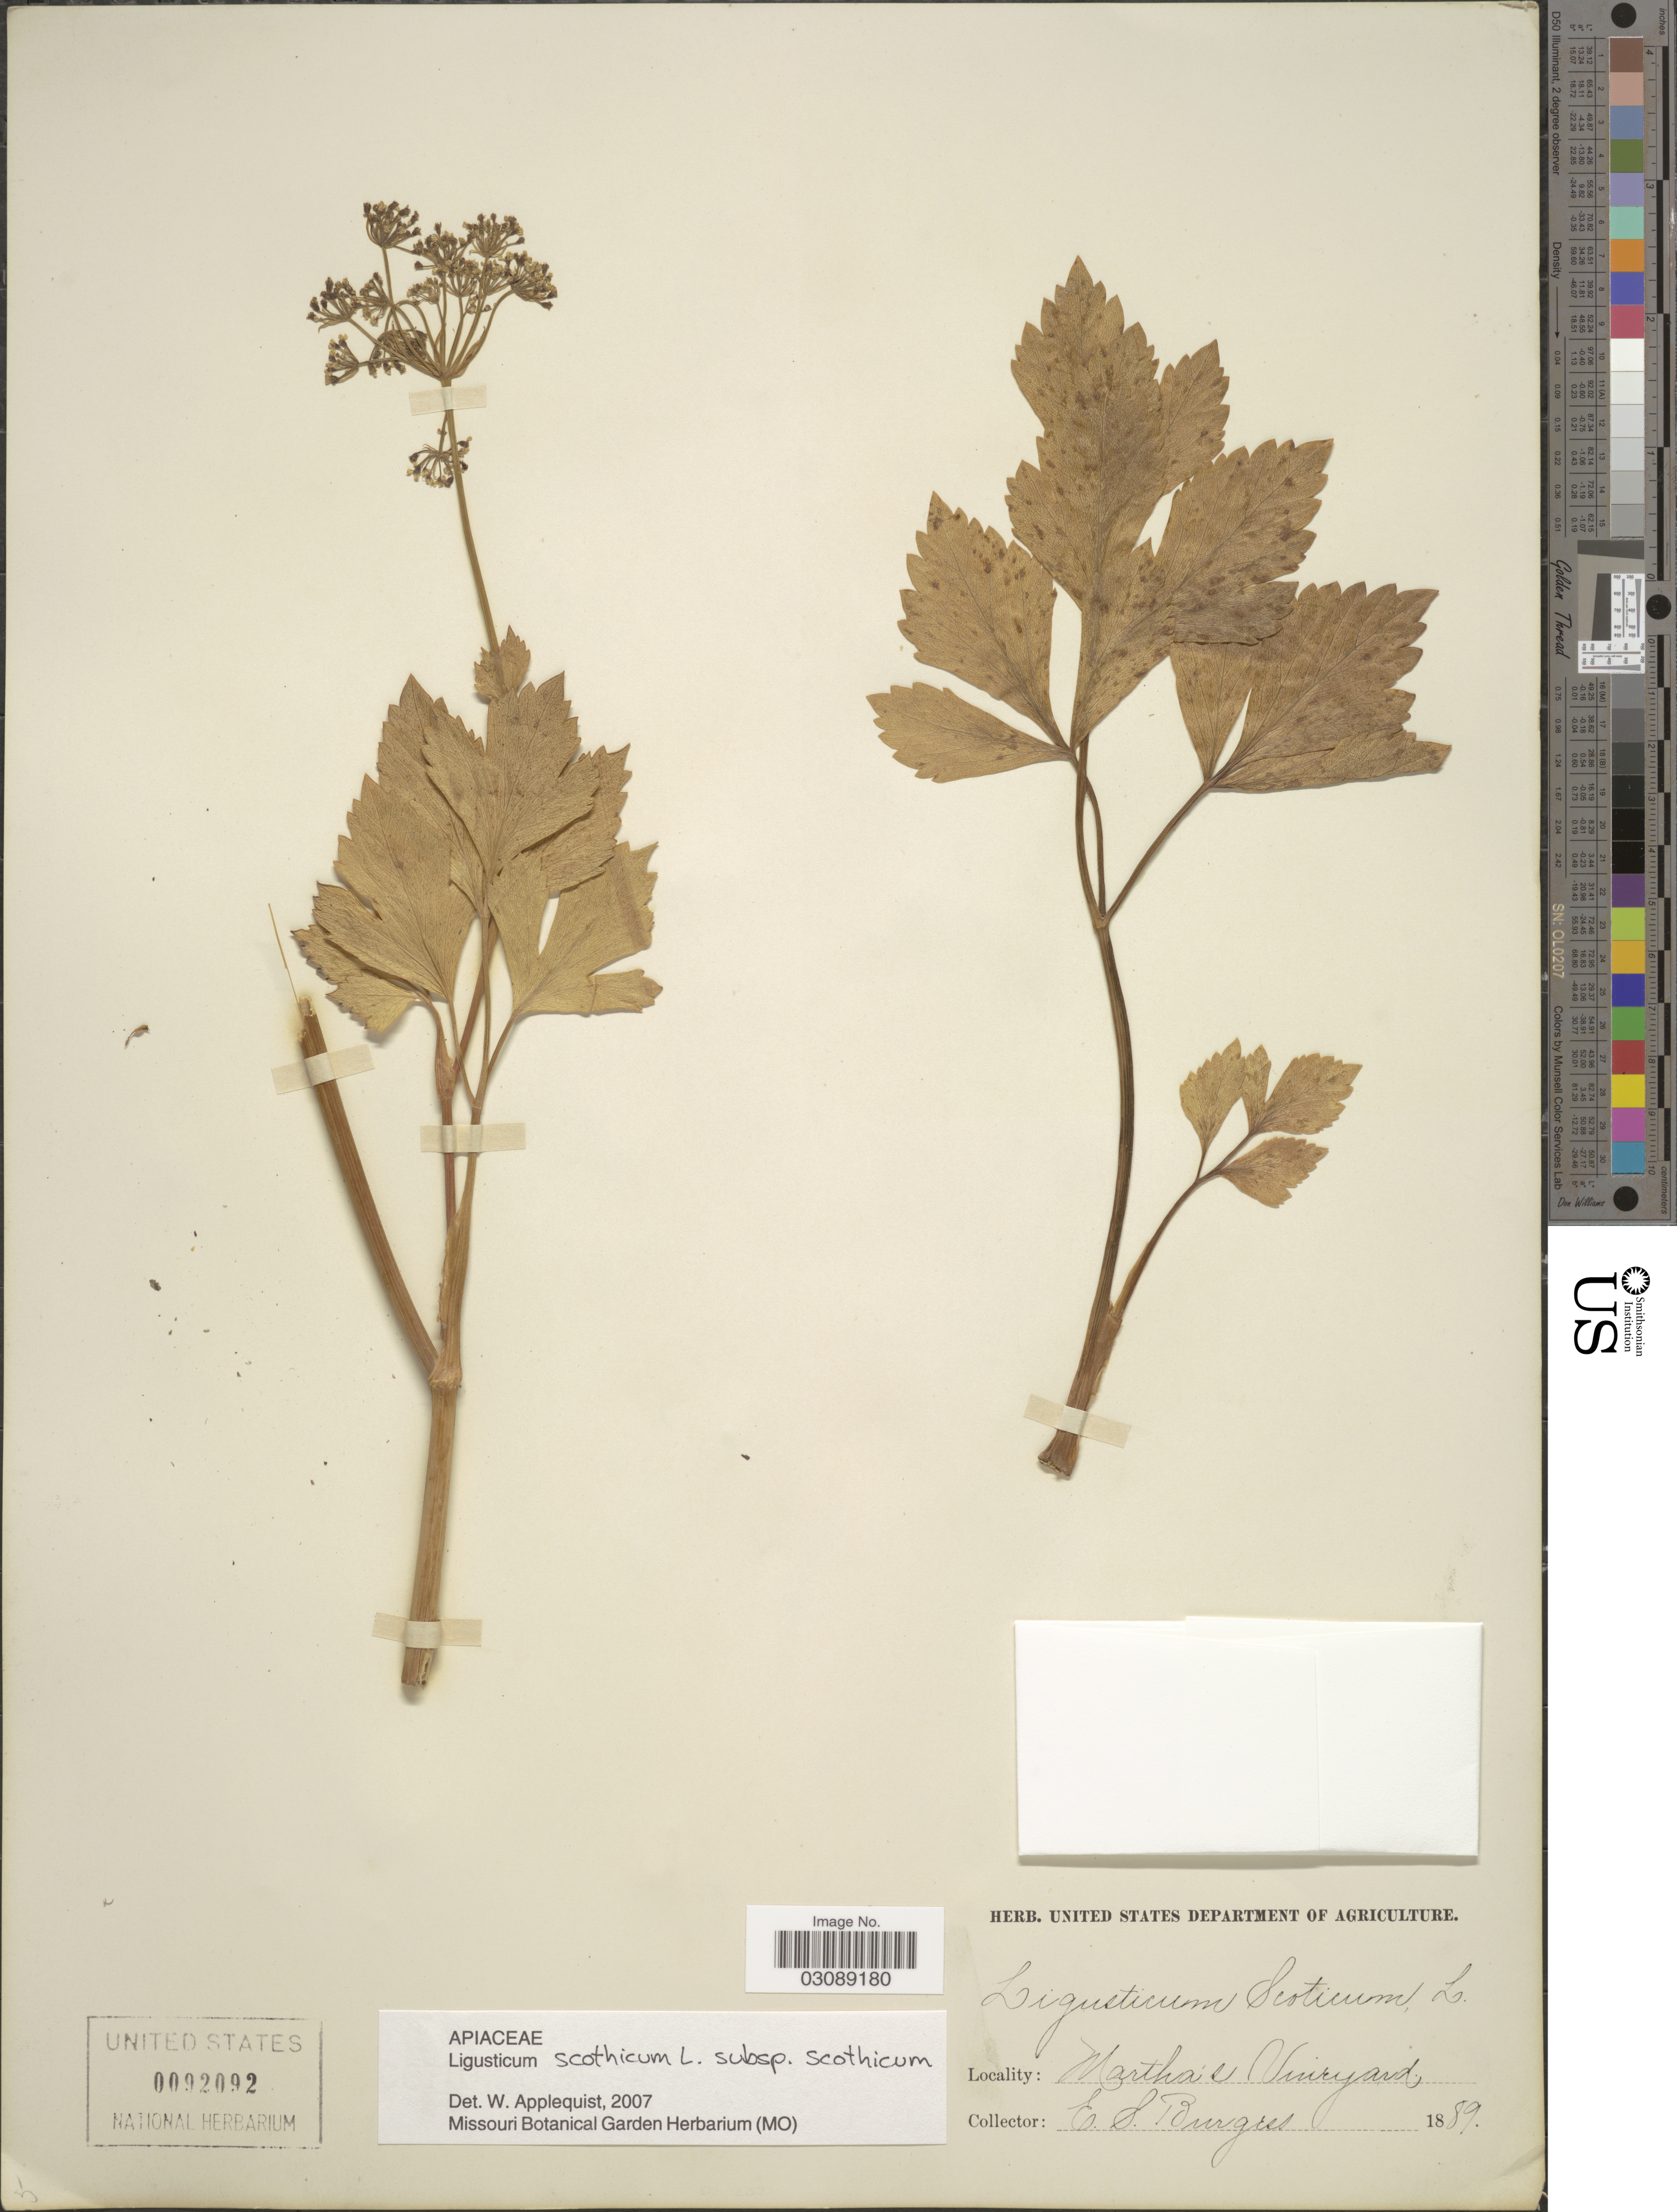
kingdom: Plantae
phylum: Tracheophyta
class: Magnoliopsida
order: Apiales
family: Apiaceae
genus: Ligusticum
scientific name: Ligusticum scoticum subsp. scoticum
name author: L.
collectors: E. Burgess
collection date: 1889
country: United States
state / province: Massachusetts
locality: Martha's Vineyard.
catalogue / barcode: US 92092